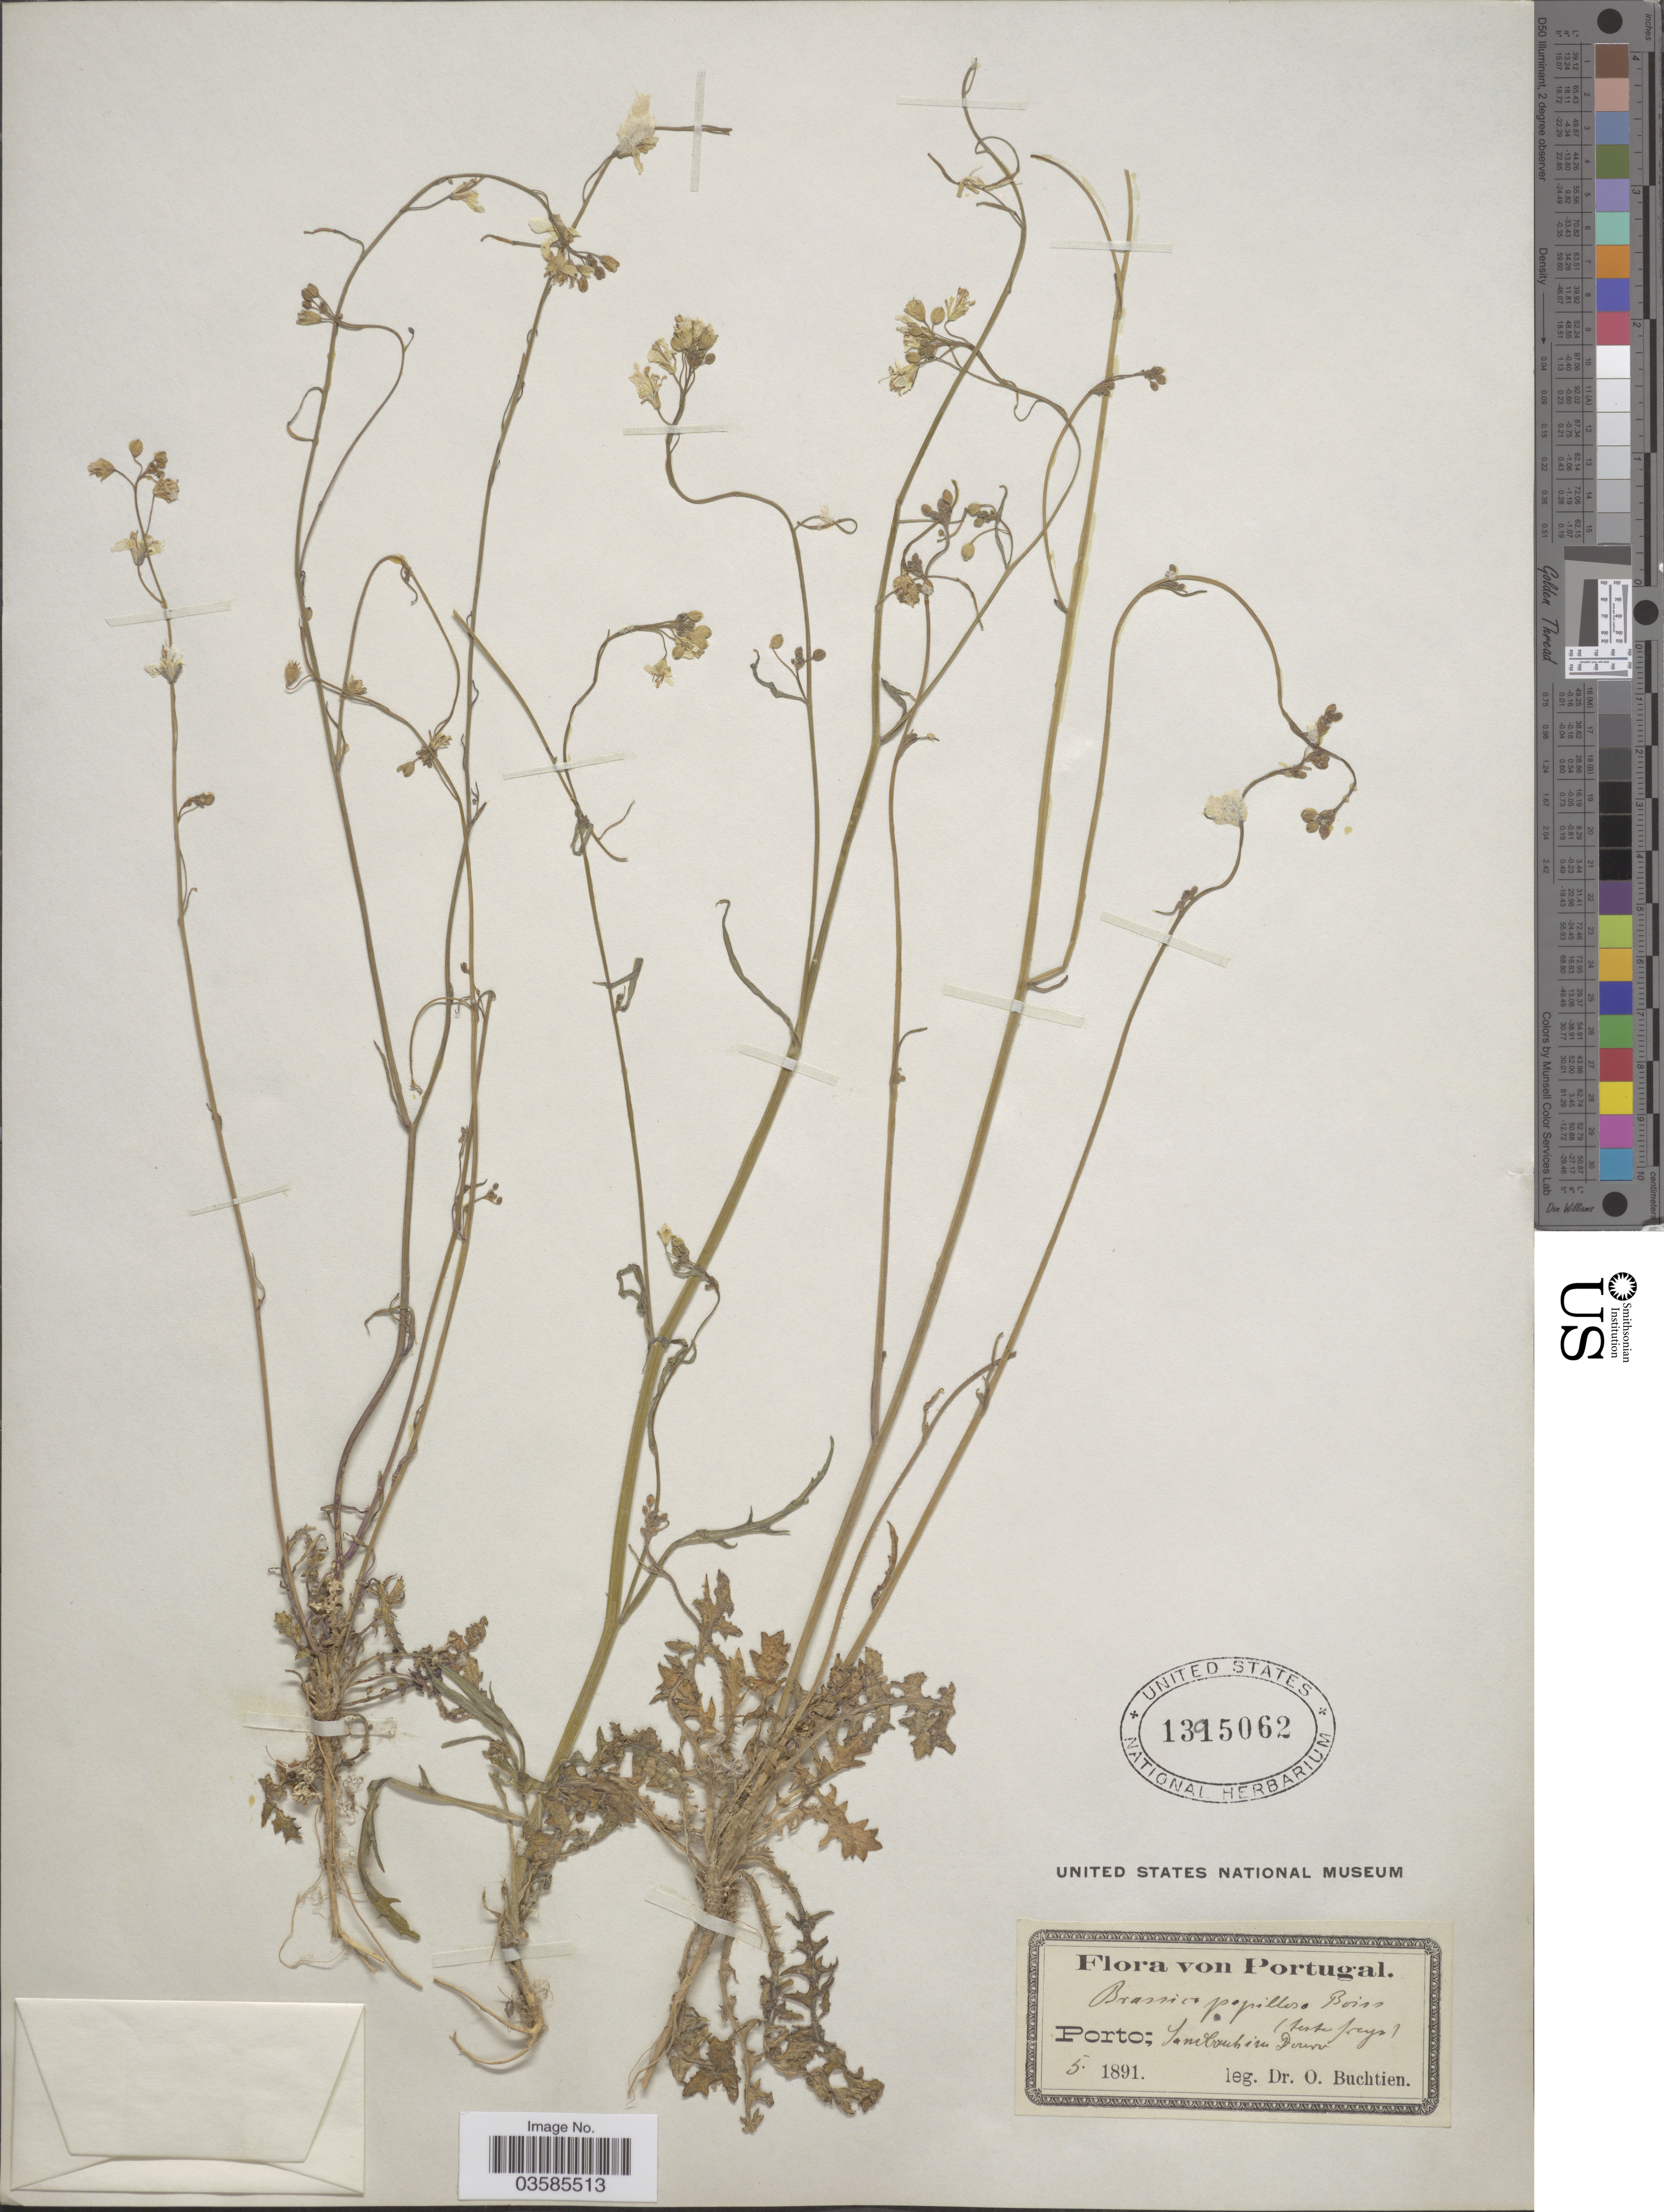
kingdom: Plantae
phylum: Tracheophyta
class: Magnoliopsida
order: Brassicales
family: Brassicaceae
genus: Brassica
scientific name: Brassica papillaris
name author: Boiss.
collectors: O. Buchtien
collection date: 1891-05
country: Portugal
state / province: Porto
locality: Dorou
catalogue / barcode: US 1395062